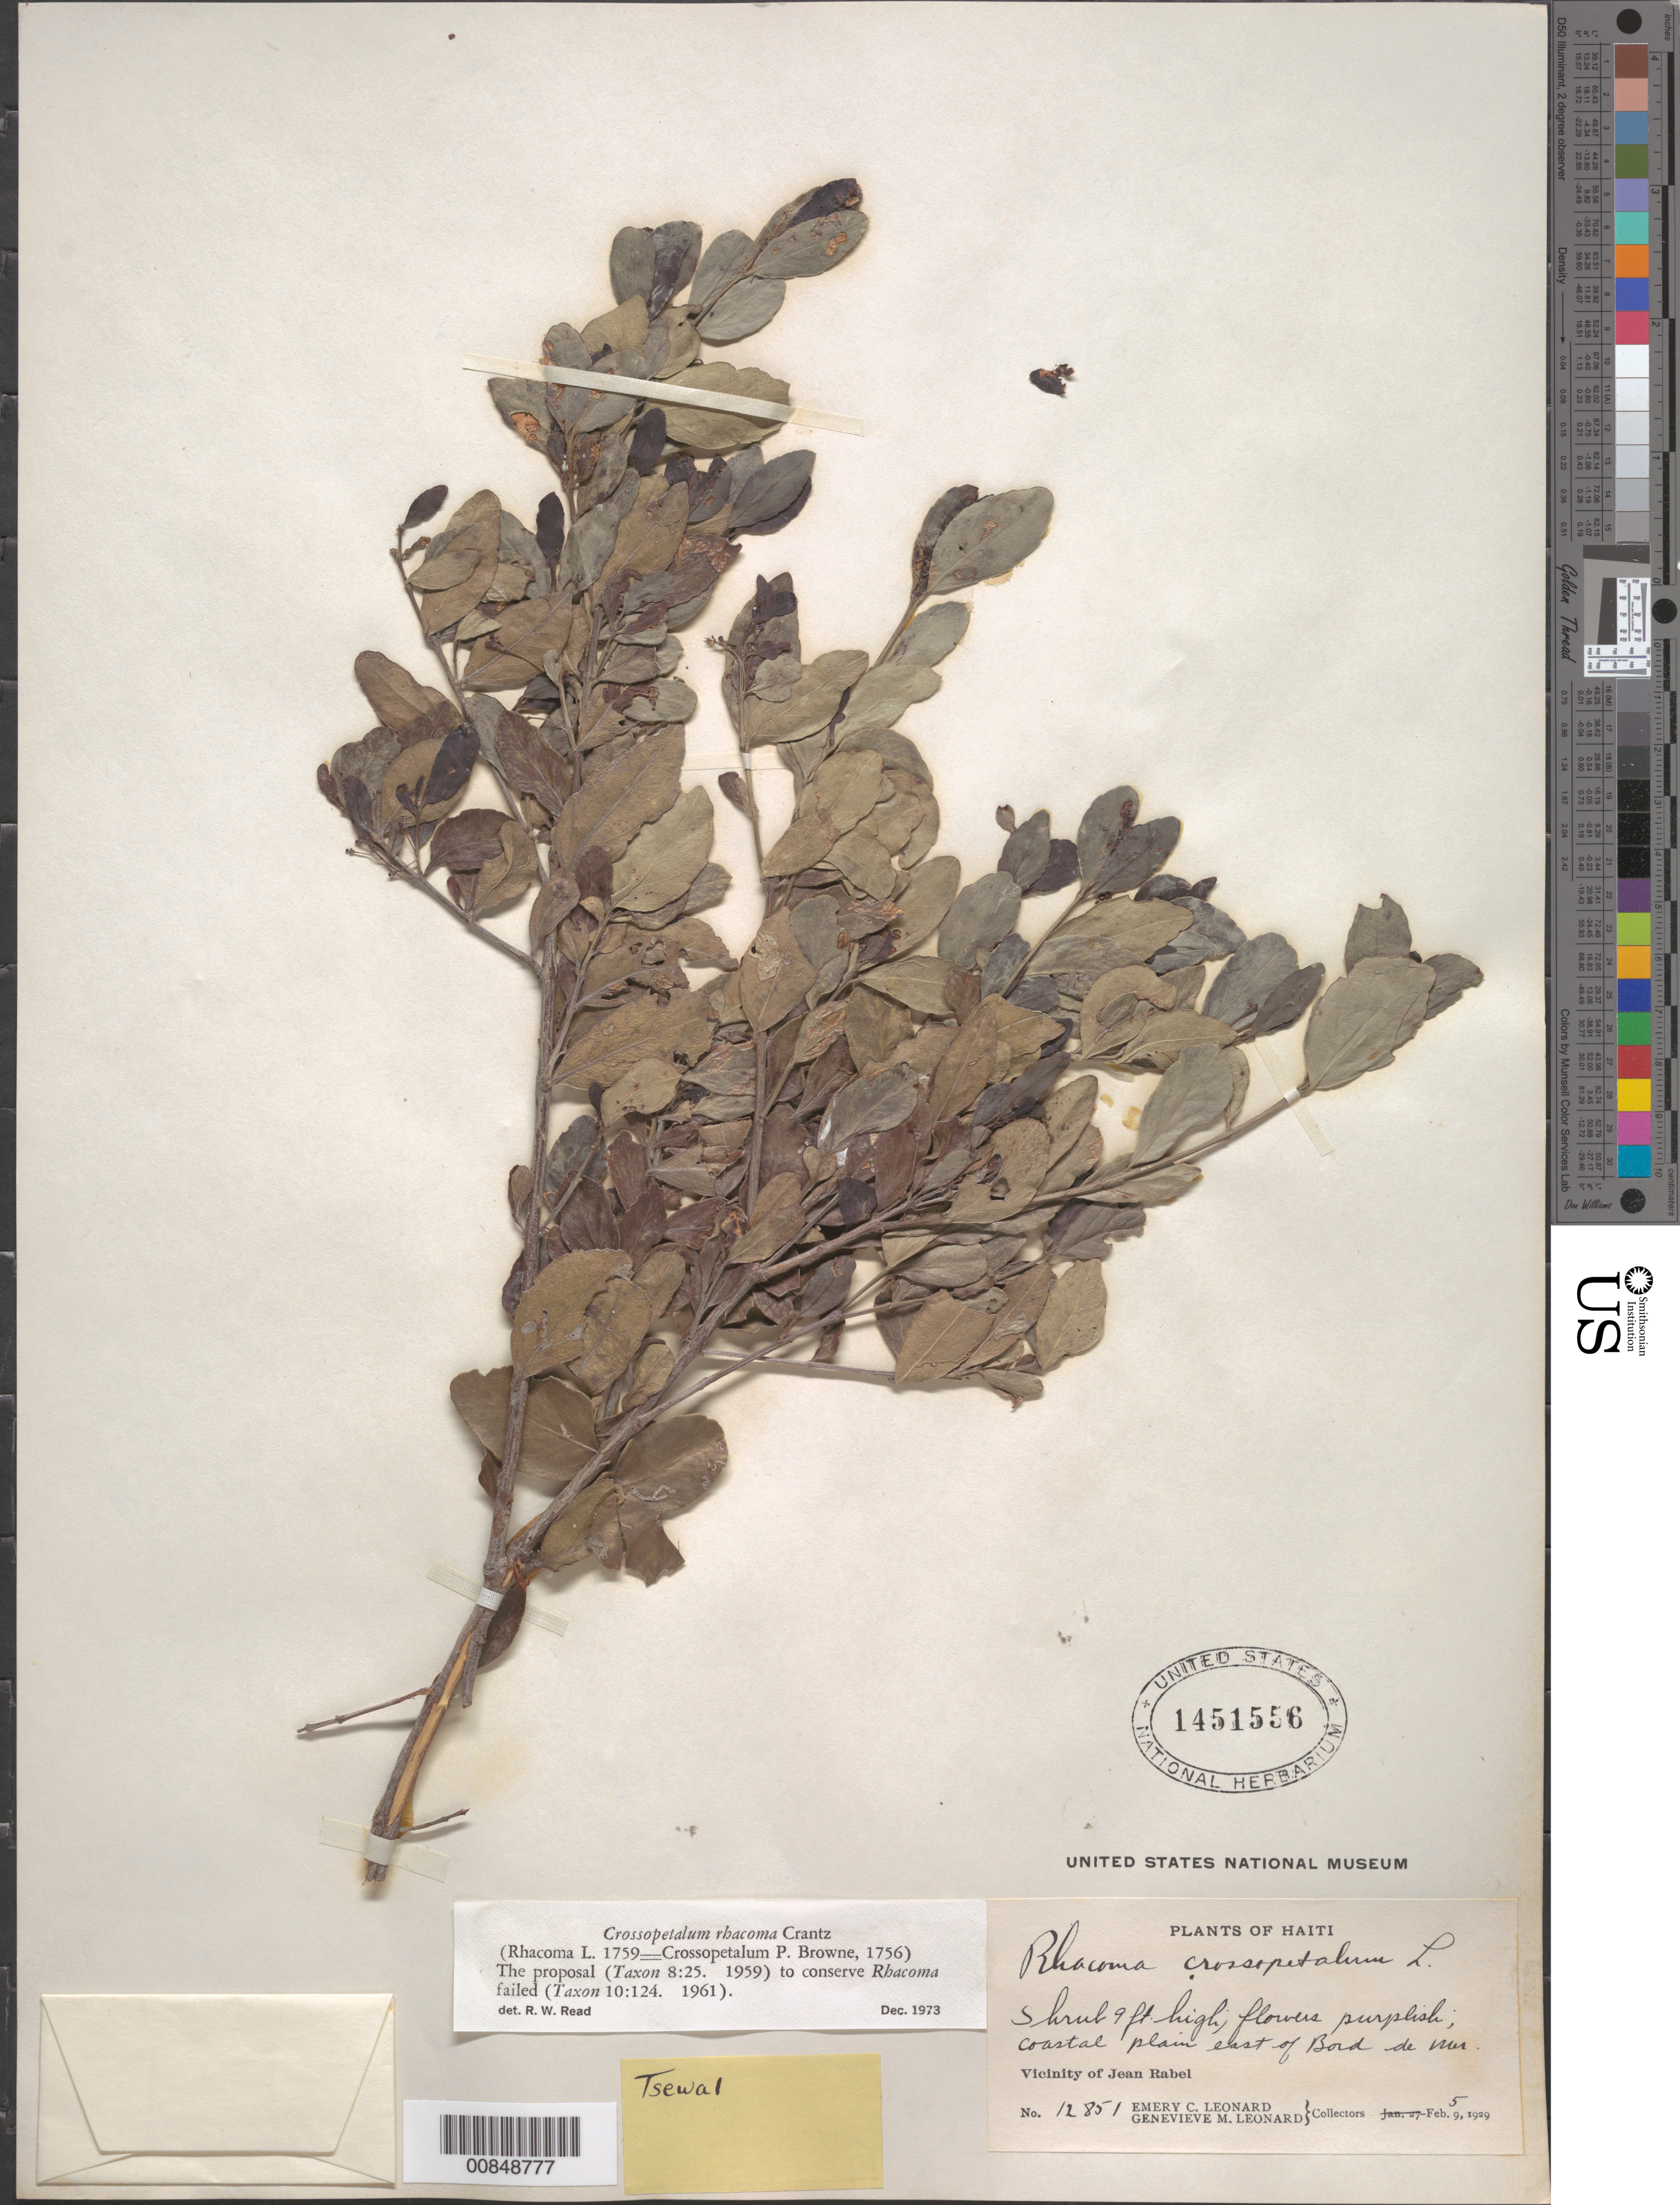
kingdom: Plantae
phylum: Tracheophyta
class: Magnoliopsida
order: Celastrales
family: Celastraceae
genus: Crossopetalum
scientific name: Crossopetalum rhacoma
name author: Crantz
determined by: Read, Robert W., (US), NMNH (UNITED STATES)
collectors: E. C. Leonard & G. M. Leonard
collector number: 12851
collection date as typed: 05 Feb 1929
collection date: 1929-02-05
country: Haiti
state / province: Nord-Ouest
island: Hispaniola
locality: Vicinity of Jean Rabel, E of Bord de Mer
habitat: Coastal plain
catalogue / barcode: US 1451556